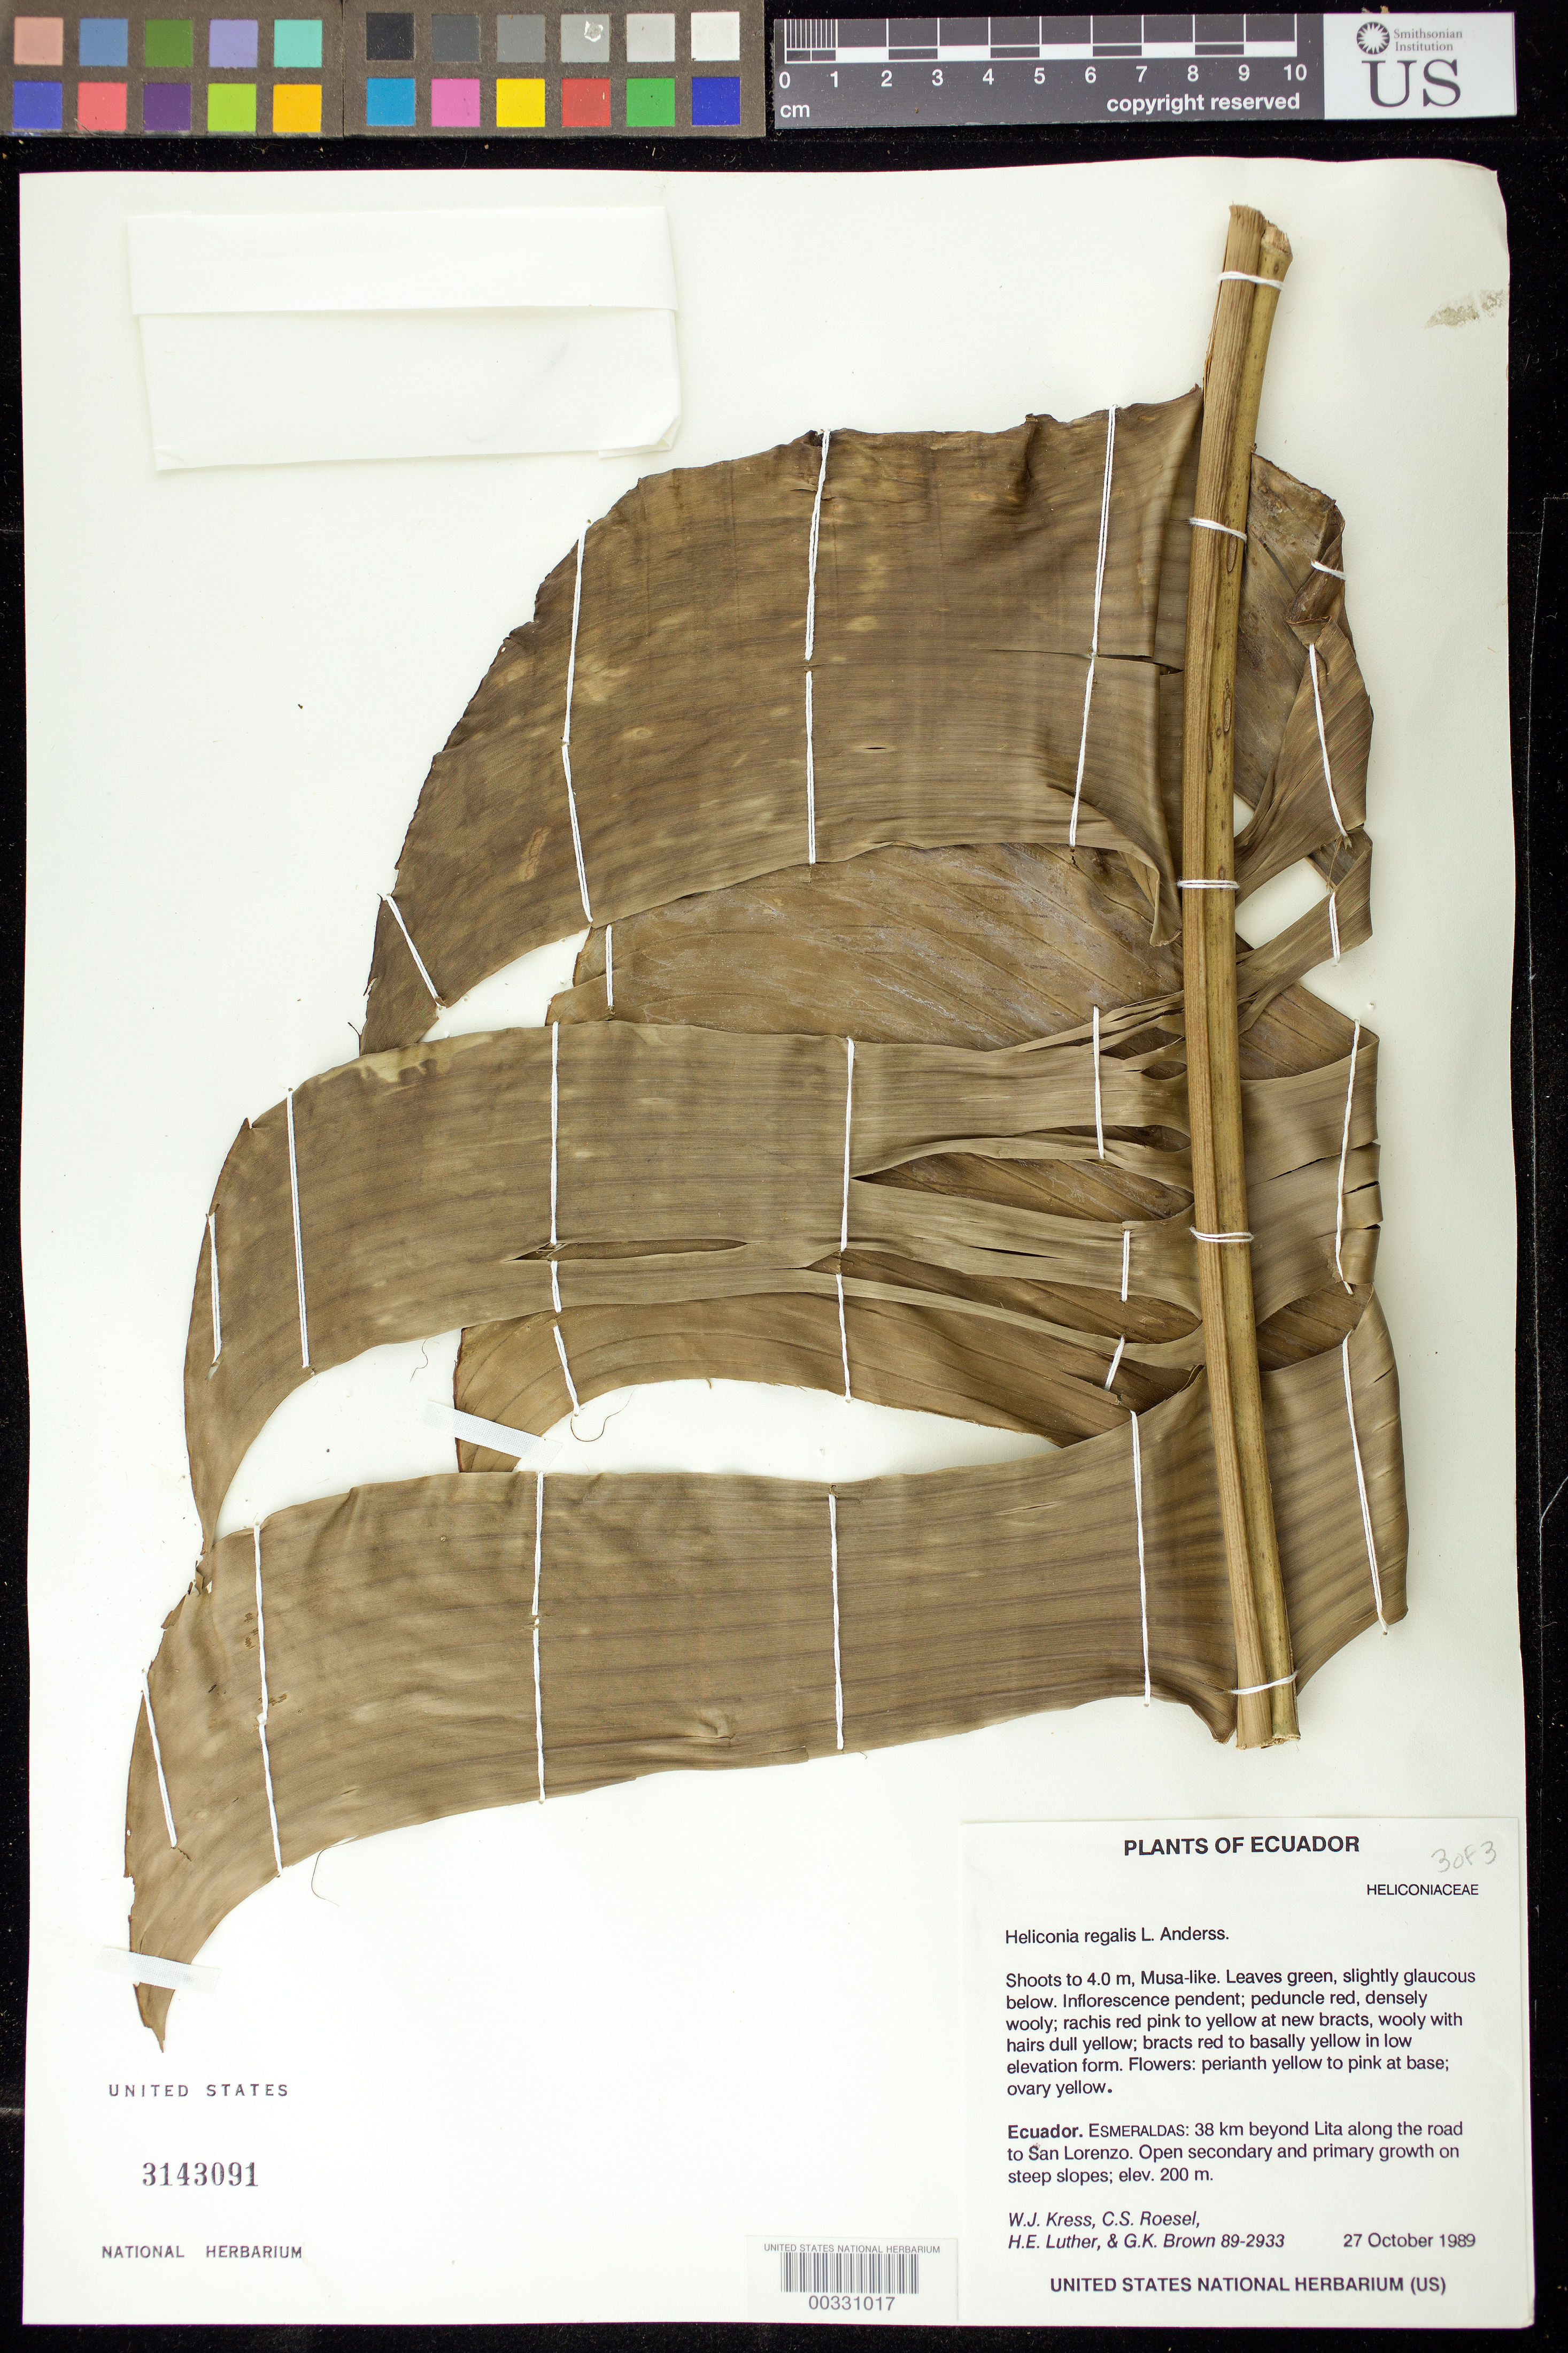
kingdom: Plantae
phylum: Tracheophyta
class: Liliopsida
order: Zingiberales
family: Heliconiaceae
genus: Heliconia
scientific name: Heliconia regalis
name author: L. Andersson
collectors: W. J. Kress, C. S. Roesel, Harry E. Luther & G. K. Brown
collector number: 89-2933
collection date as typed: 27 Oct 1989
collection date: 1989-10-27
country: Ecuador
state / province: Esmeraldas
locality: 38 km beyond Lita along road to San Lorenzo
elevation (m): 200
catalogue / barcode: US 3143091